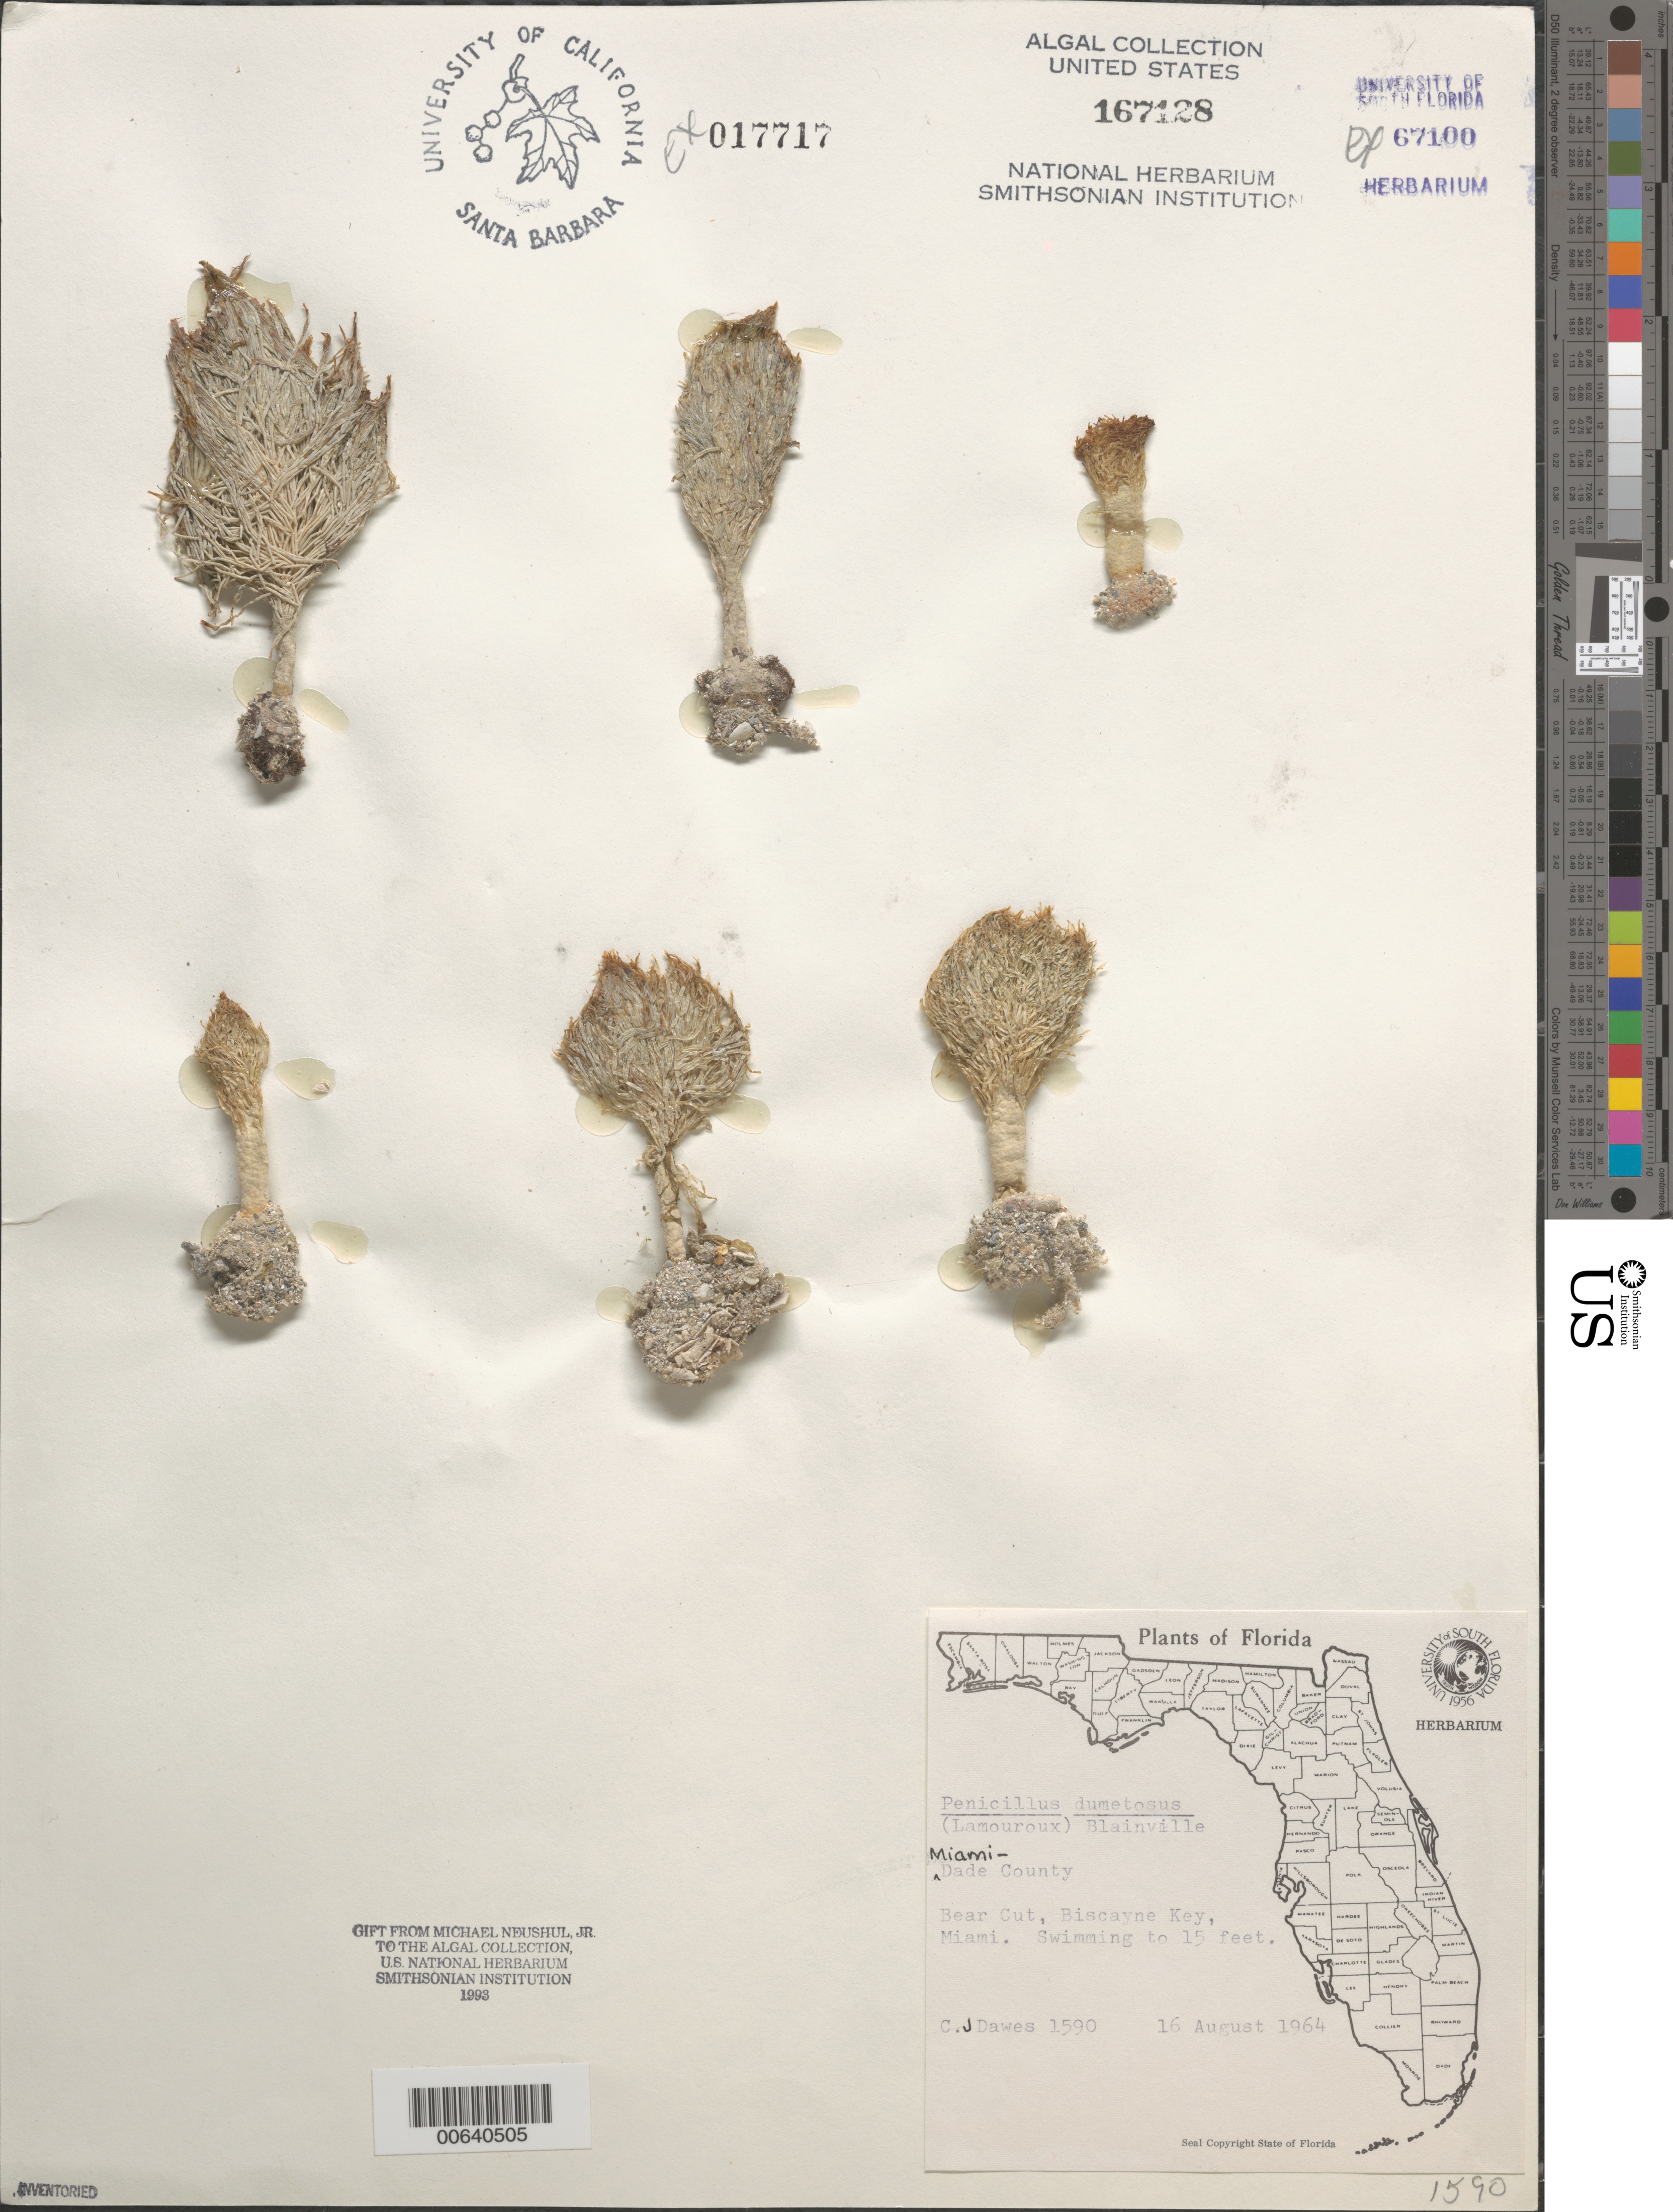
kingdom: Plantae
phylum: Chlorophyta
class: Ulvophyceae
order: Bryopsidales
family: Udoteaceae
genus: Penicillus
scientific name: Penicillus dumetosus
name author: (J.V.Lamouroux) Blainville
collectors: C. Dawes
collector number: CJD 1590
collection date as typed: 16 Aug 1964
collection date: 1964-08-16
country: United States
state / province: Florida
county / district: Miami-Dade County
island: Key Biscayne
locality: Bear Cut, Miami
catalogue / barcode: US 167128